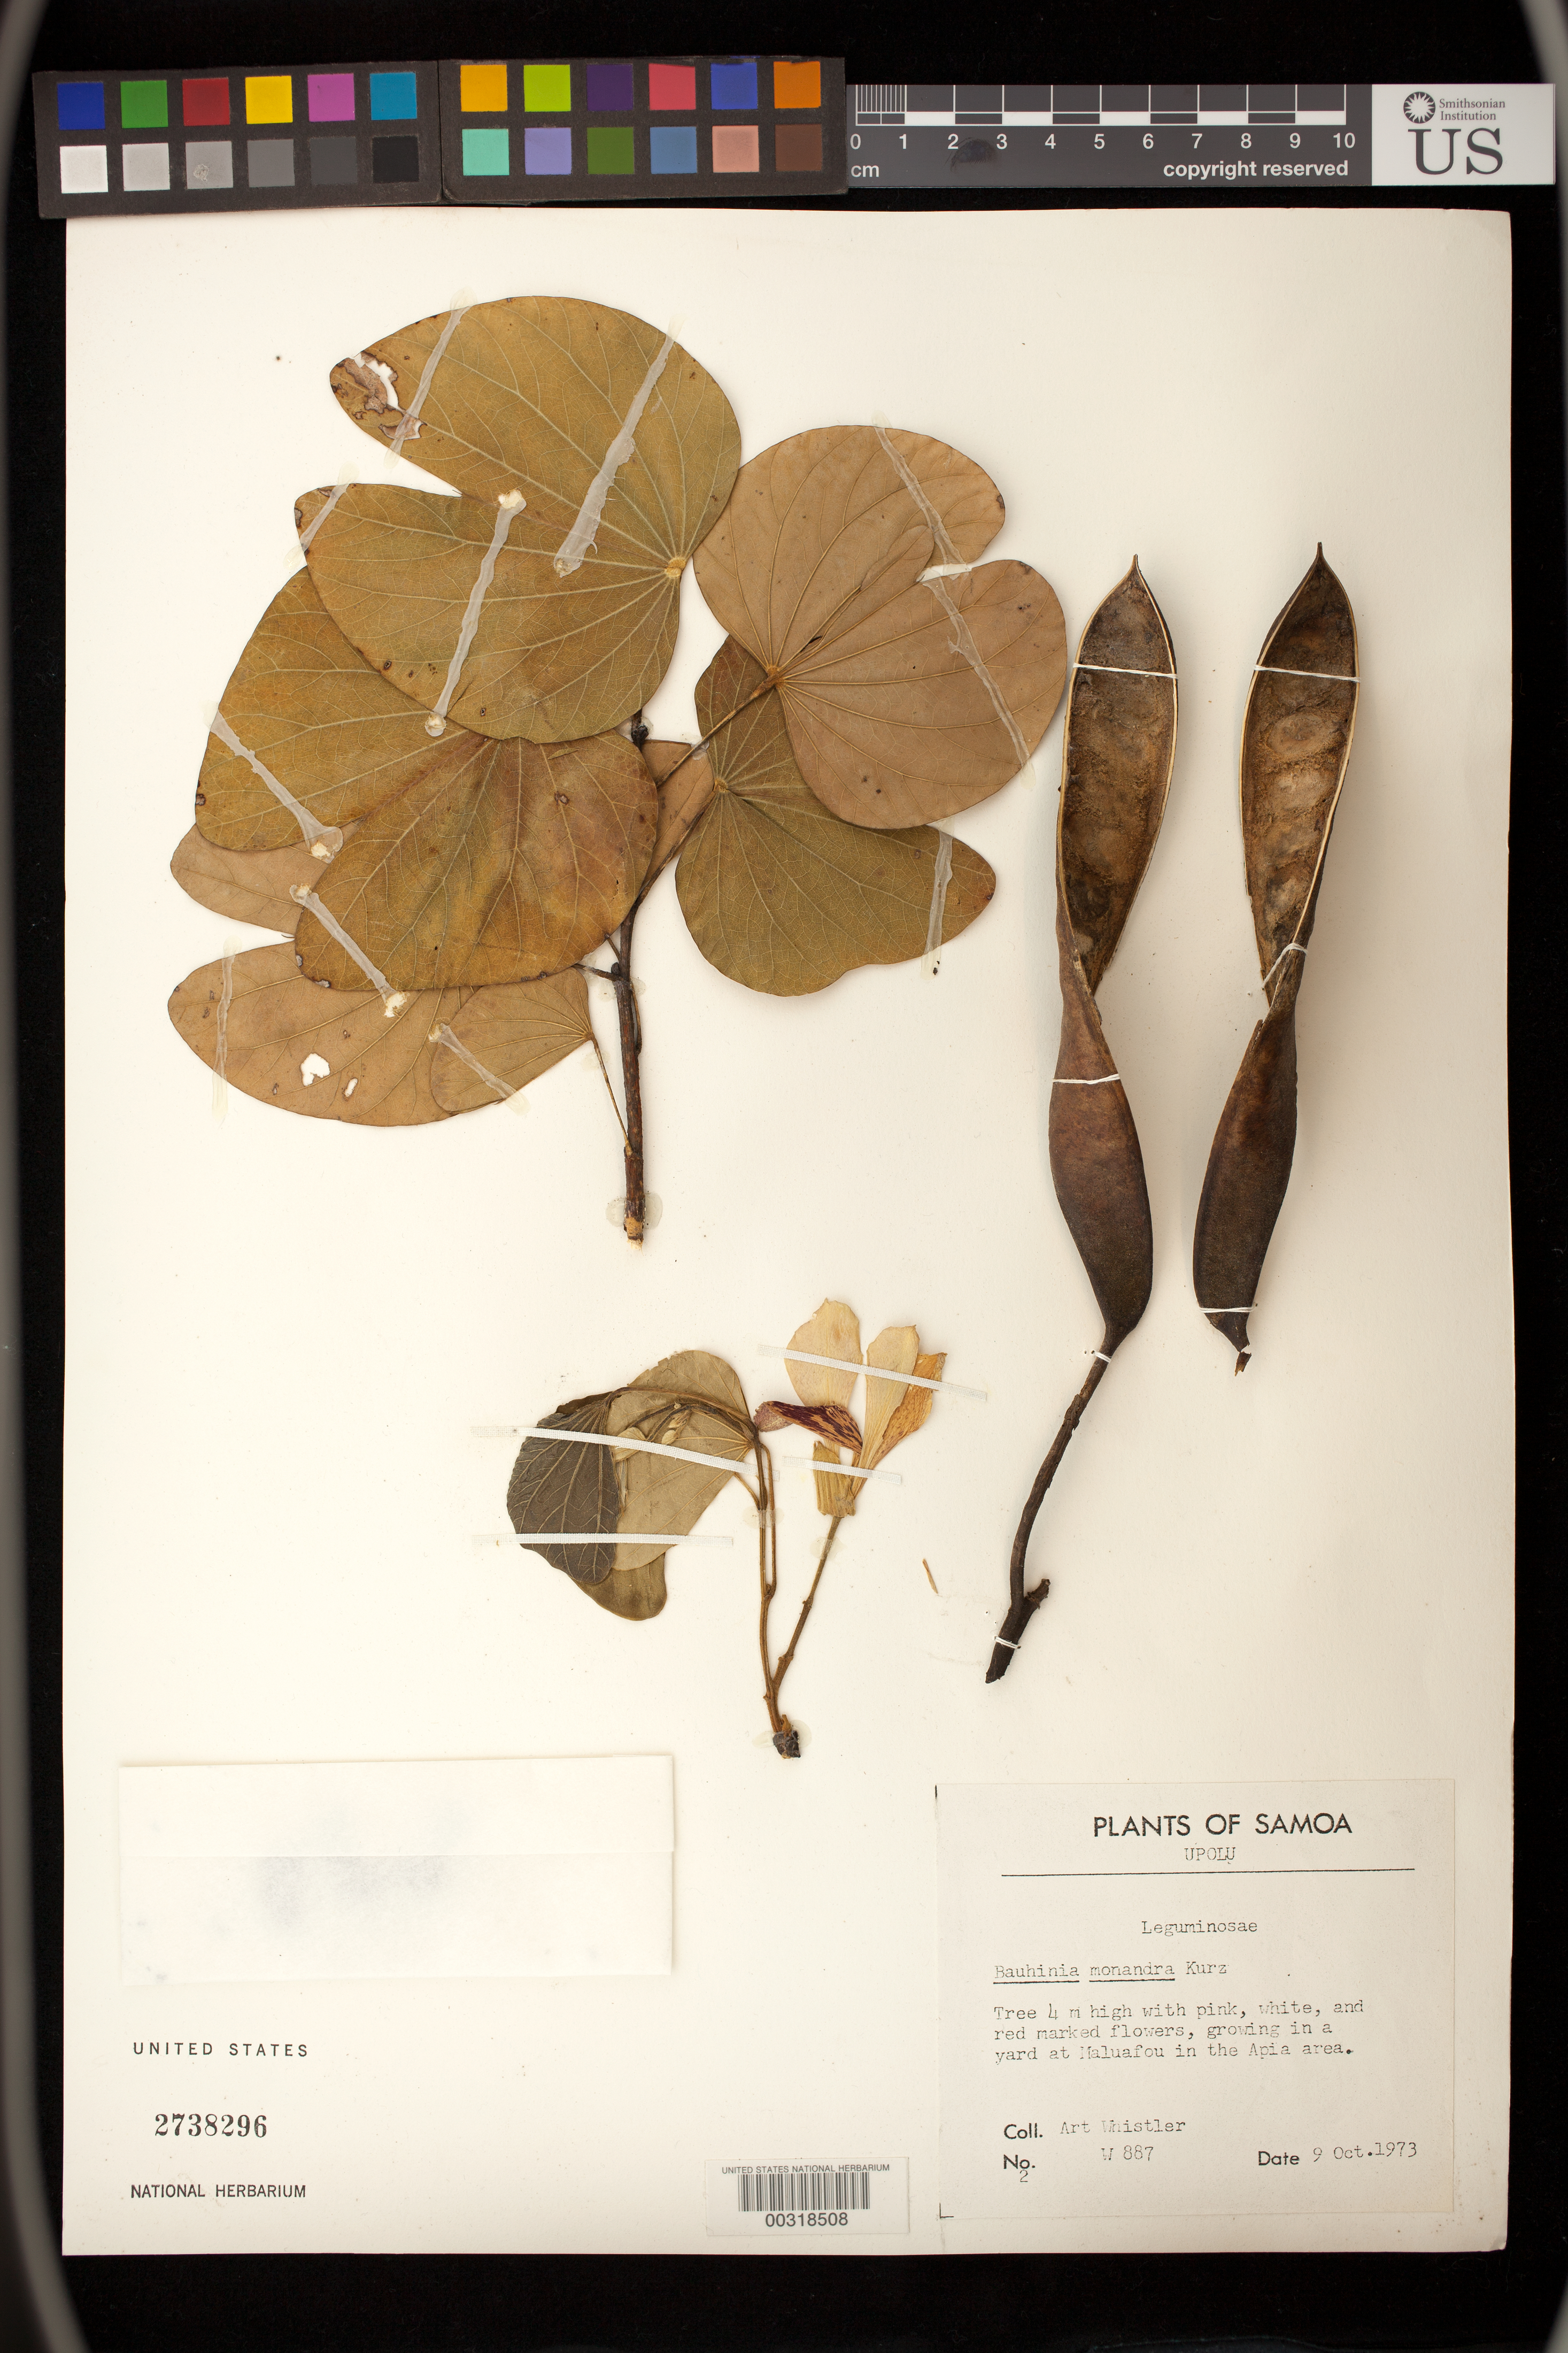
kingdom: Plantae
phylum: Tracheophyta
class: Magnoliopsida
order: Fabales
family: Fabaceae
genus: Bauhinia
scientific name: Bauhinia monandra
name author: Kurz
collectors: A. Whistler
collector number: W887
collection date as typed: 09 Oct 1973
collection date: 1973-10-09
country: Samoa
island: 'Upolu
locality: At maluafou in the apia area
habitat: In a yard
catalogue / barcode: US 2738296